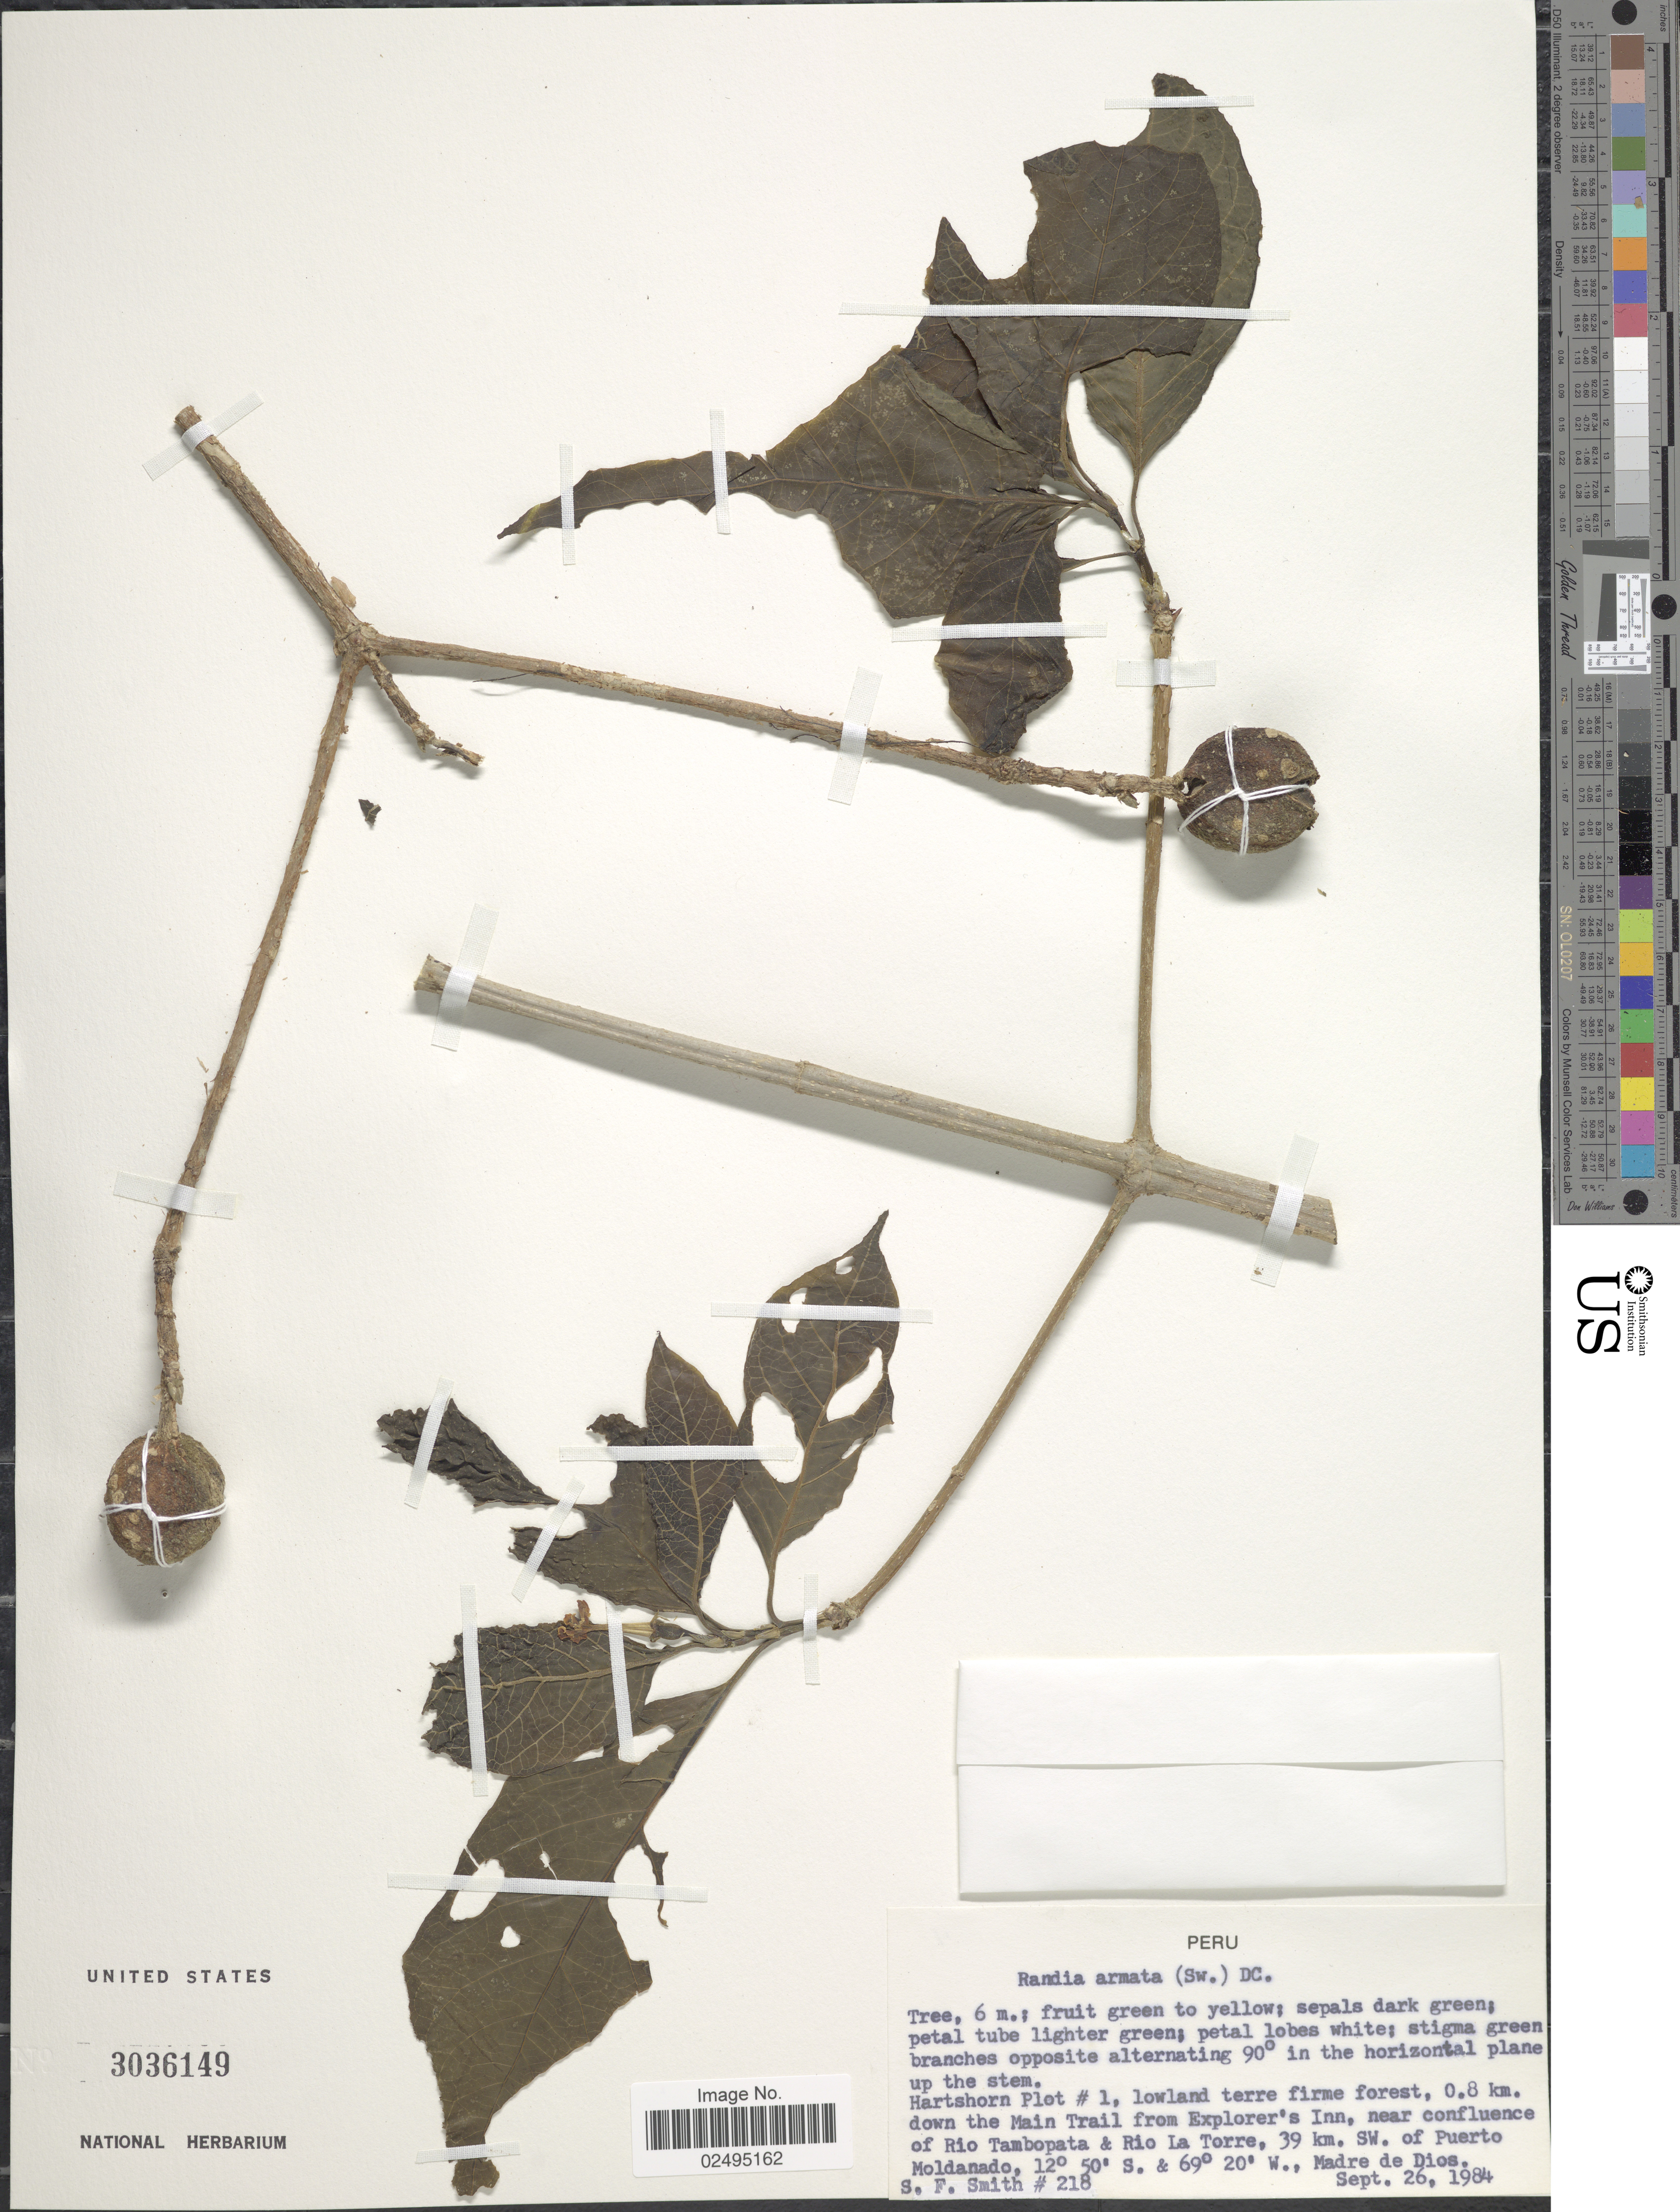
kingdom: Plantae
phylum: Tracheophyta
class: Magnoliopsida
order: Gentianales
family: Rubiaceae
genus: Randia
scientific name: Randia armata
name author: (Sw.) DC.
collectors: S.F. Smith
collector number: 218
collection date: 1984-09-26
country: Peru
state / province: Madre de Dios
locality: Hartshorn Plot #1, lowland terre firm forest, 0.8 km. down the Main Trail from Explorer's Inn, near confluence of Rio Tambopata & Rio La Torre, 39 km. SW. of Puerto Moldanado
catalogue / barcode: US 3036149